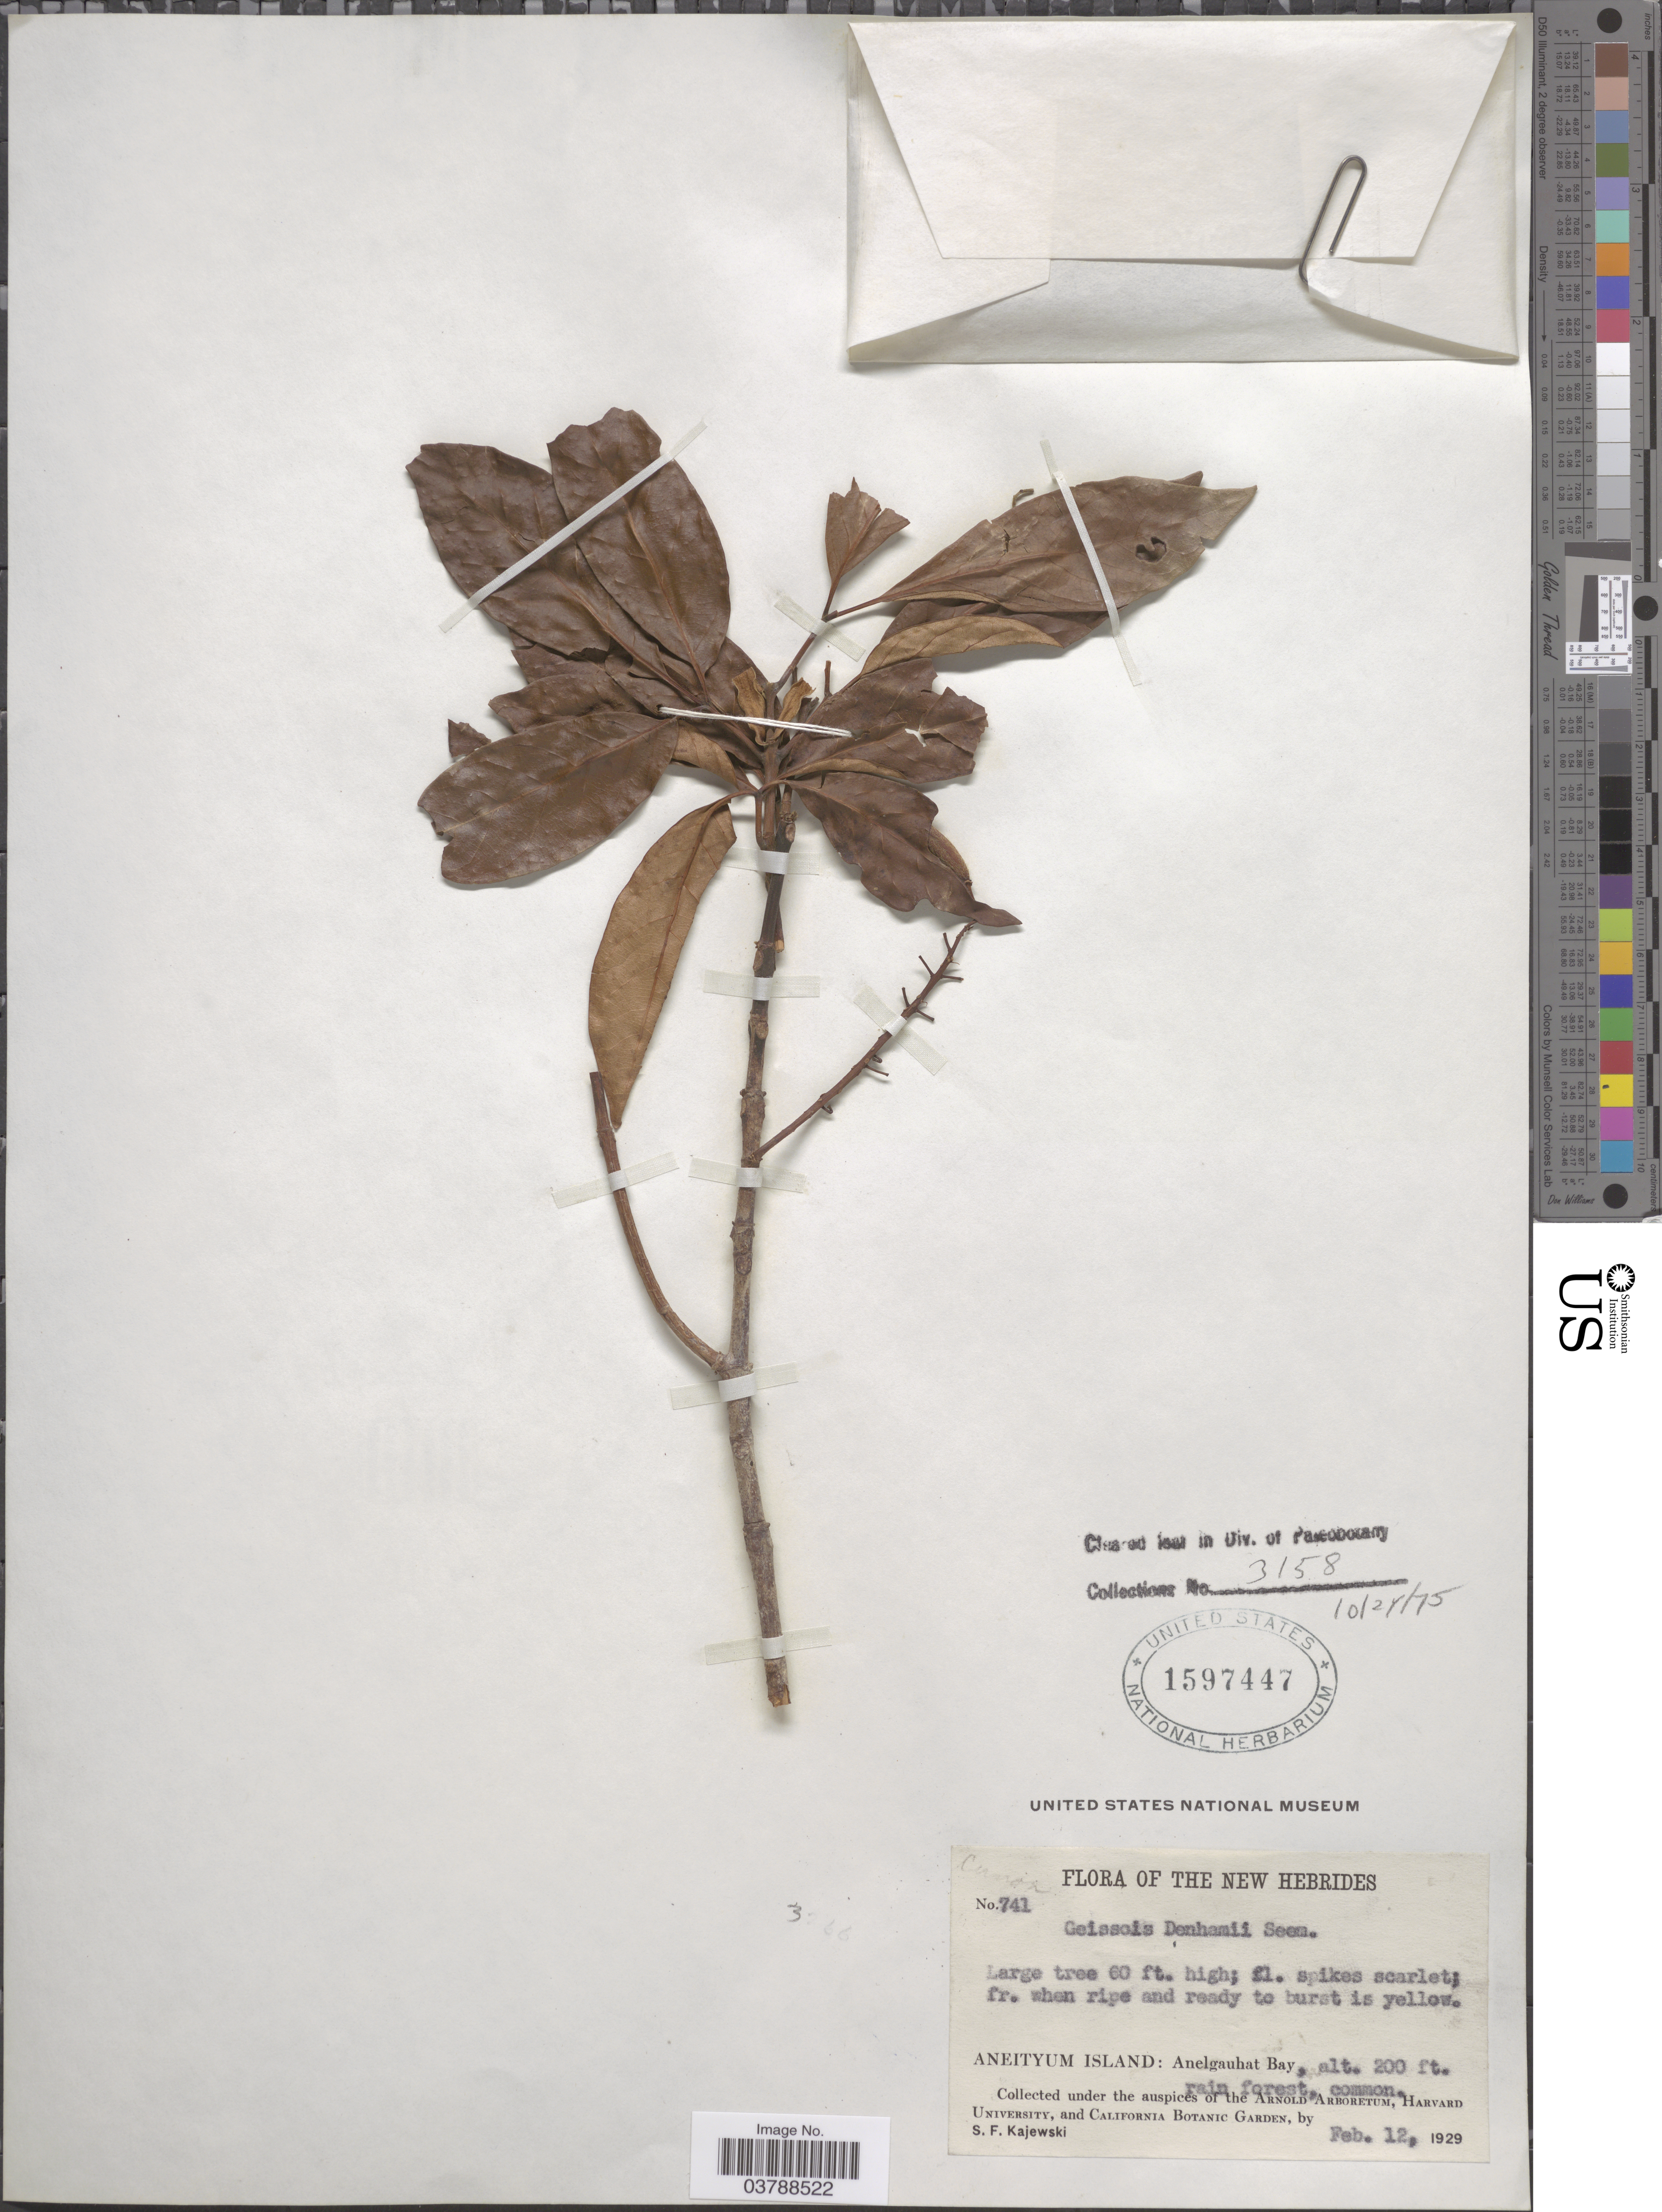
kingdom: Plantae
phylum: Tracheophyta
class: Magnoliopsida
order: Oxalidales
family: Cunoniaceae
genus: Geissois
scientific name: Geissois denhamii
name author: Seem.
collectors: S. Kajewski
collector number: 741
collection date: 1929-02-12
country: Vanuatu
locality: New Herbrides. Aneityum Island: Anelgauhat Bay.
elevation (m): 61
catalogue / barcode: US 1597447